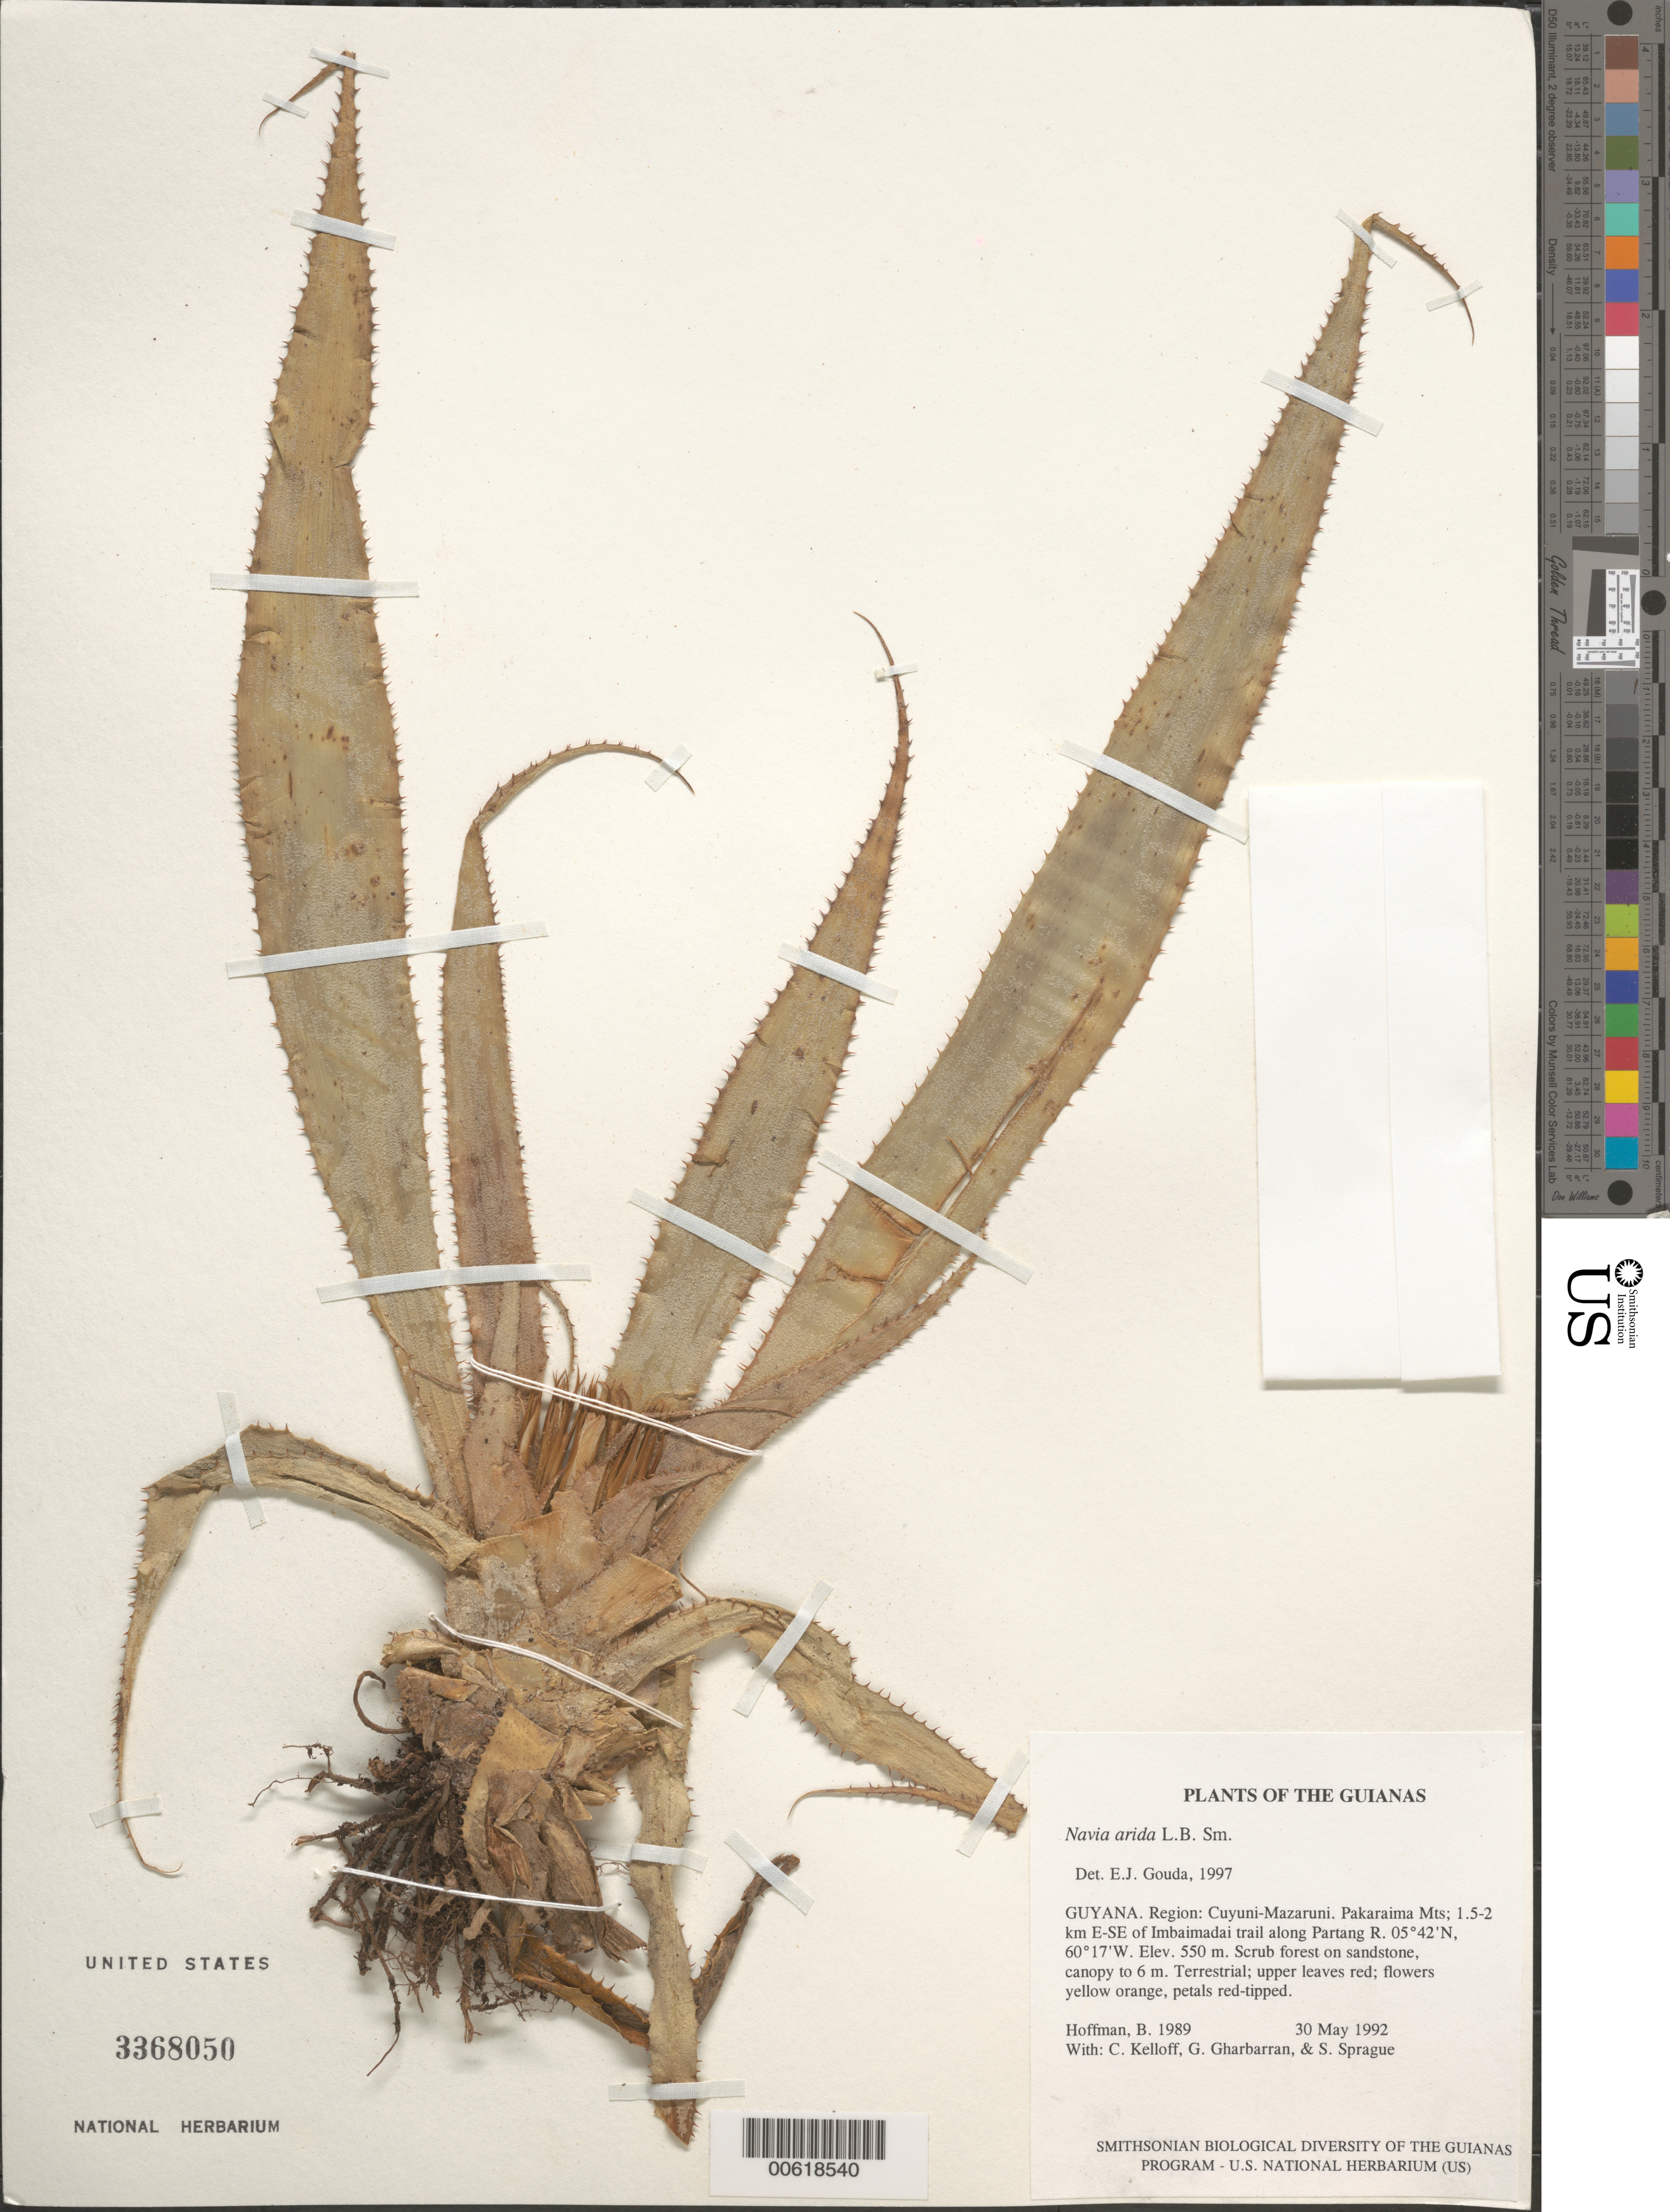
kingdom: Plantae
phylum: Tracheophyta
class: Liliopsida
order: Poales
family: Bromeliaceae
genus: Navia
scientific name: Navia arida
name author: L.B. Sm. & Steyerm.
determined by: Gouda, E. J.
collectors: B. Hoffman, C. L. Kelloff, G. Gharbarran & S. Sprague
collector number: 1989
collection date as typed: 30 May 1992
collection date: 1992-05-30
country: Guyana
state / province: Cuyuni-Mazaruni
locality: Pakaraima Mts; 1.5-2 km ESE of Imbaimadai trail along Partang River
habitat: Scrub forest on sandstone, canopy to 6 m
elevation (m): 550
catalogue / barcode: US 3368050